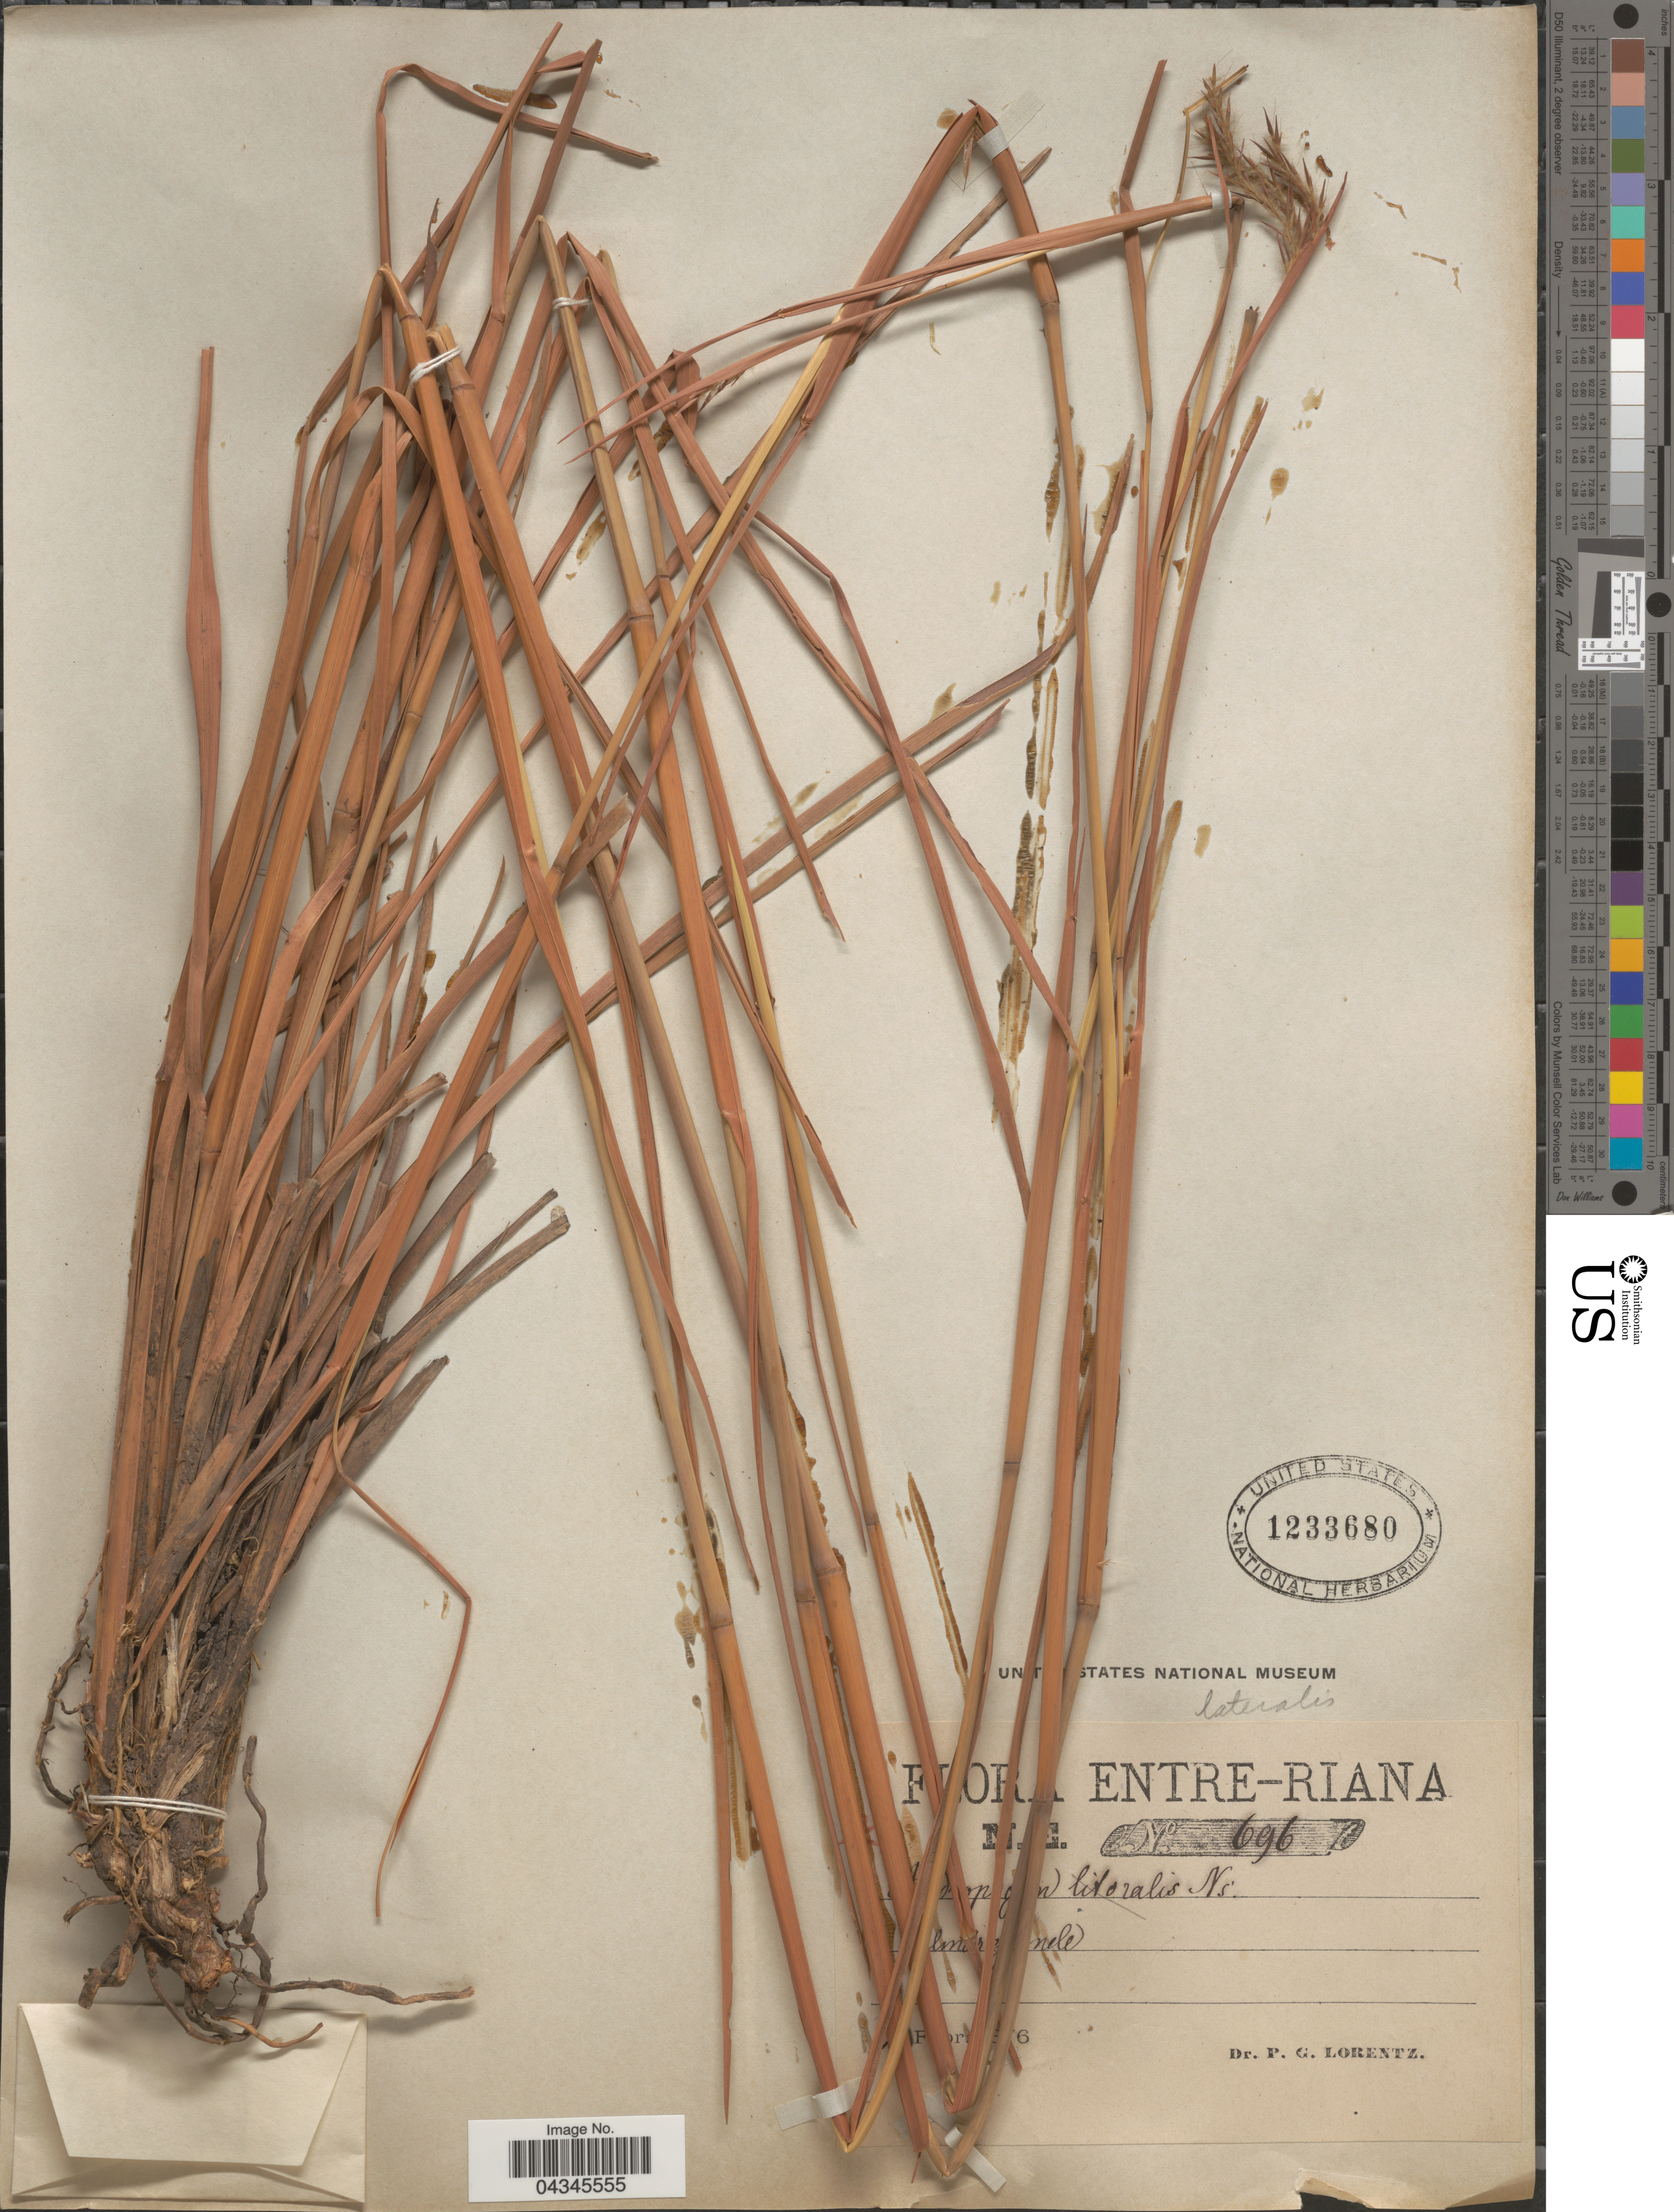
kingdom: Plantae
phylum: Tracheophyta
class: Liliopsida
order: Poales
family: Poaceae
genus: Andropogon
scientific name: Andropogon lateralis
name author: Nees in Mart.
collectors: P. G. Lorentz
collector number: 696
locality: Entre-Riana.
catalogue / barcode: US 1233680